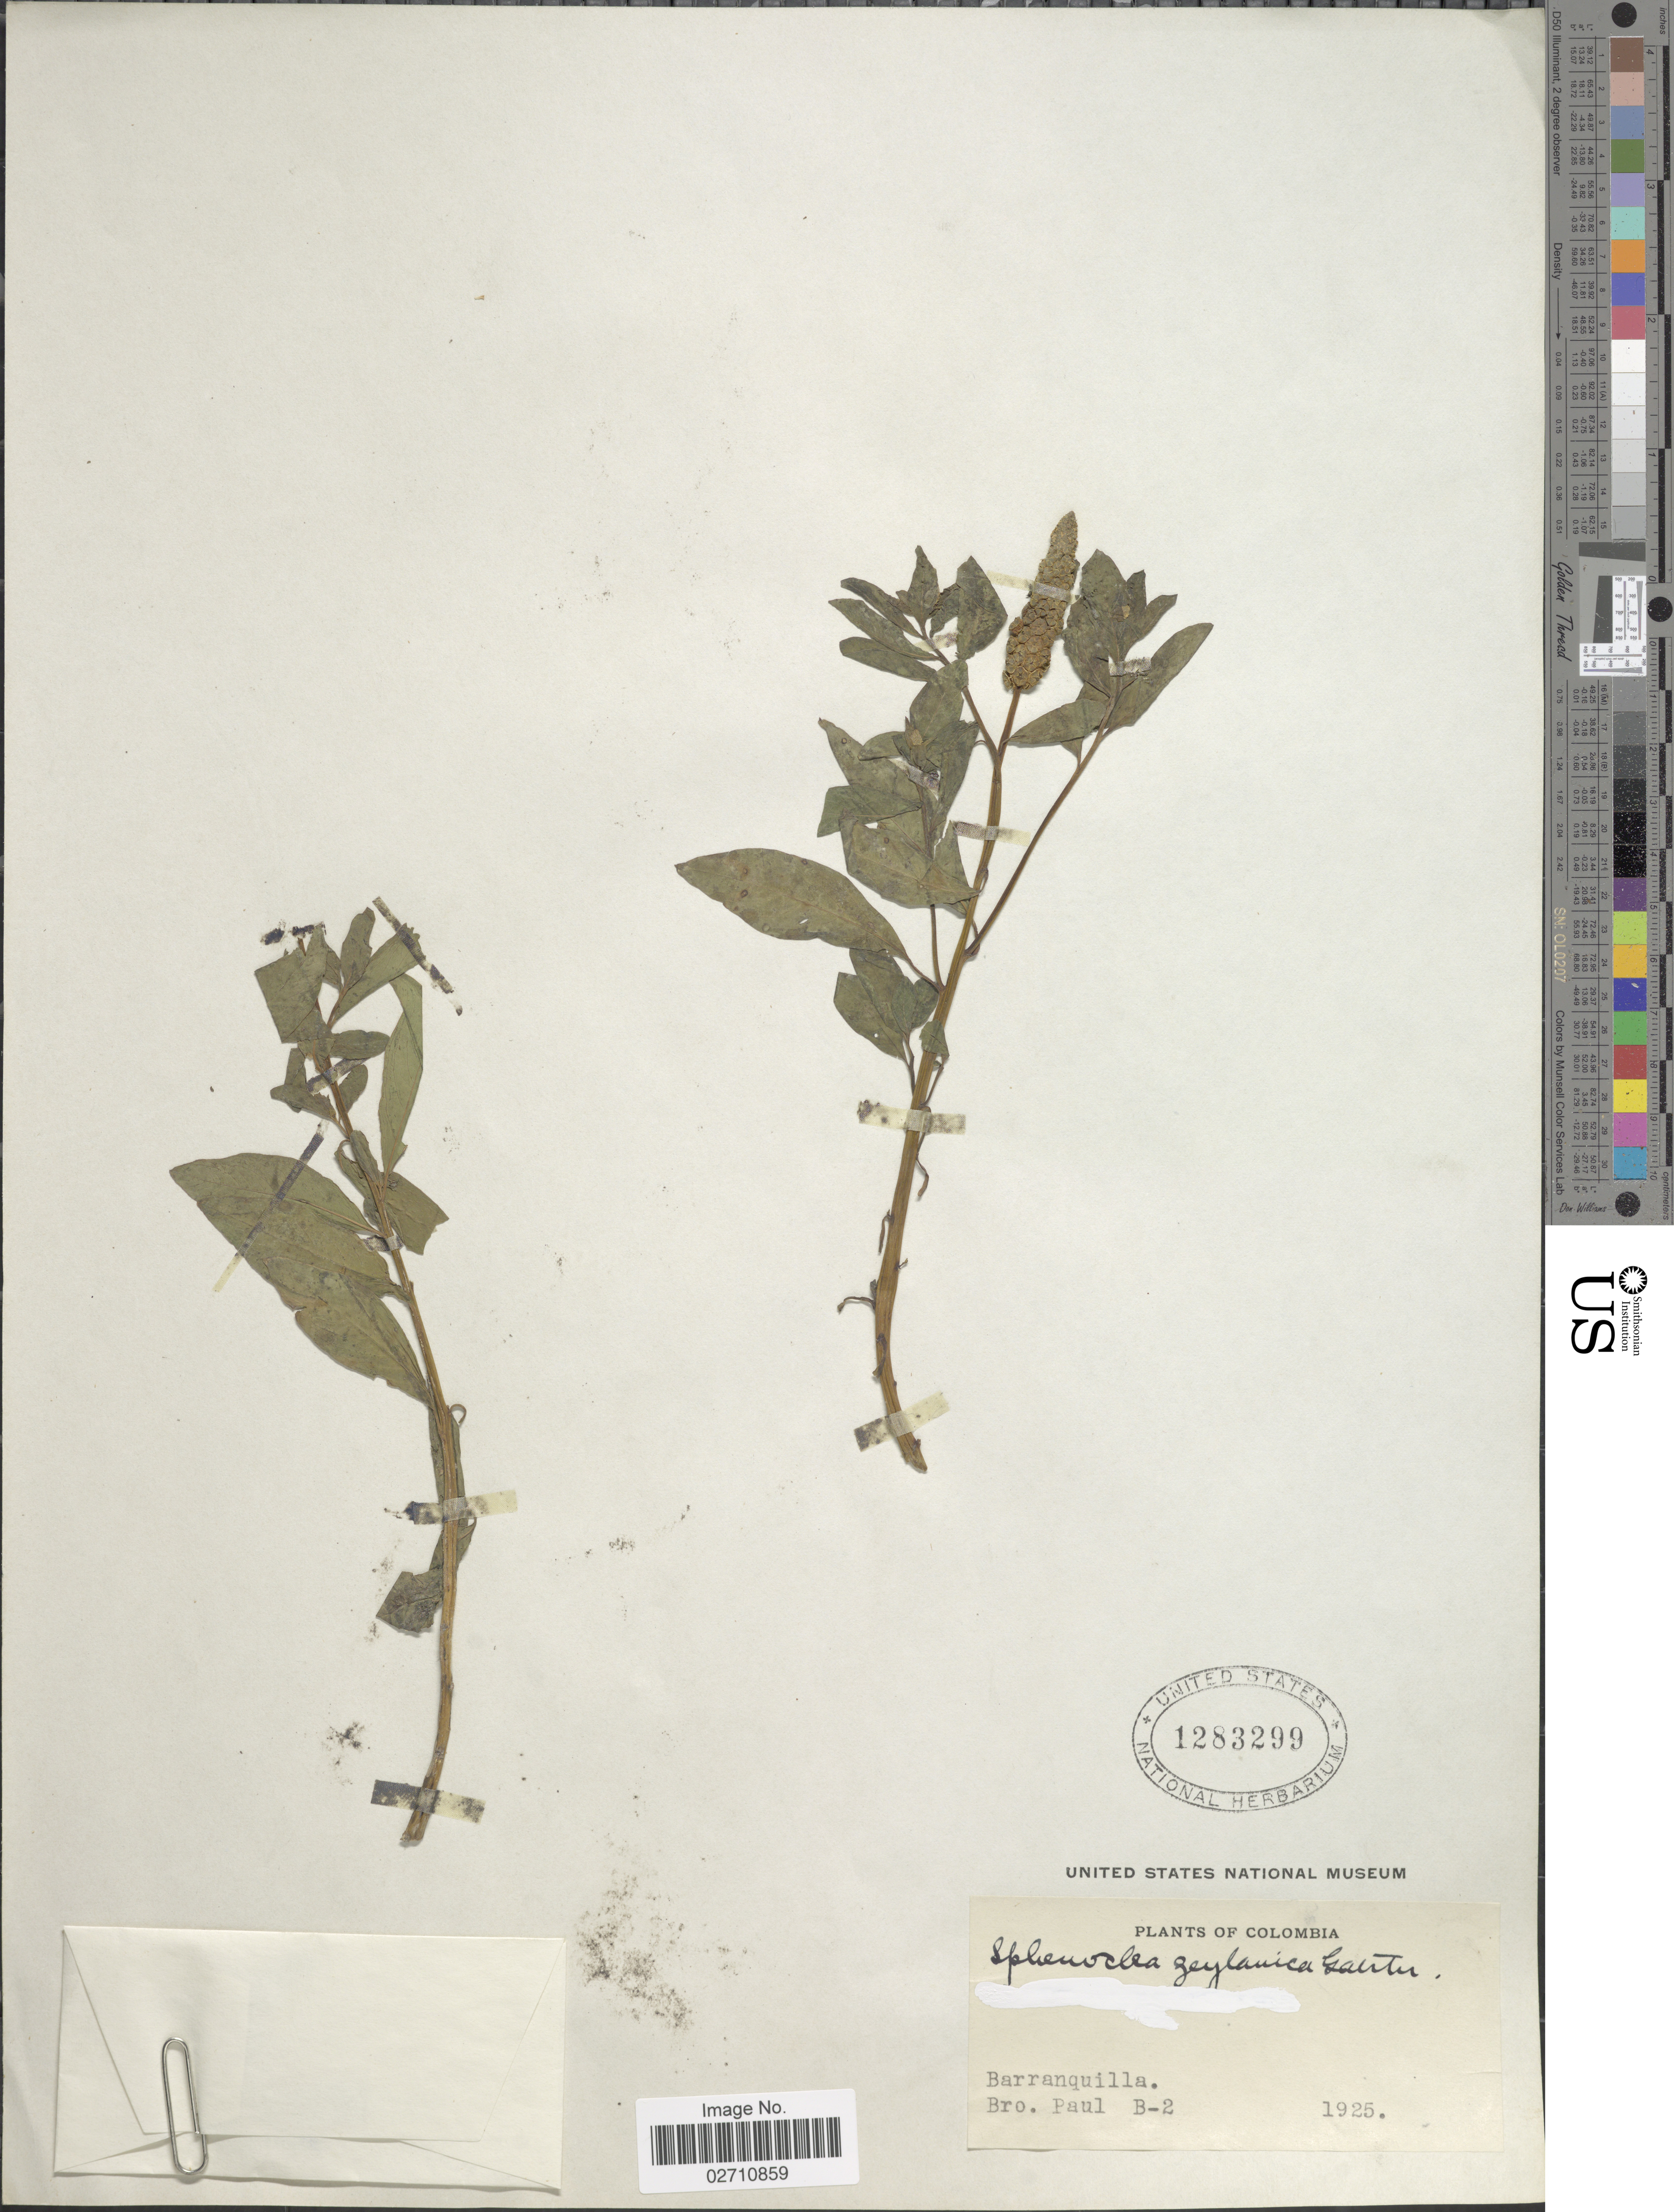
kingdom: Plantae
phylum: Tracheophyta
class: Magnoliopsida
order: Solanales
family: Sphenocleaceae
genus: Sphenoclea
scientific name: Sphenoclea zeylanica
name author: Gaertn.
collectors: B. Paul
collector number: B-2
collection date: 1925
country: Colombia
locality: Barranquilla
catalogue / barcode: US 1283299